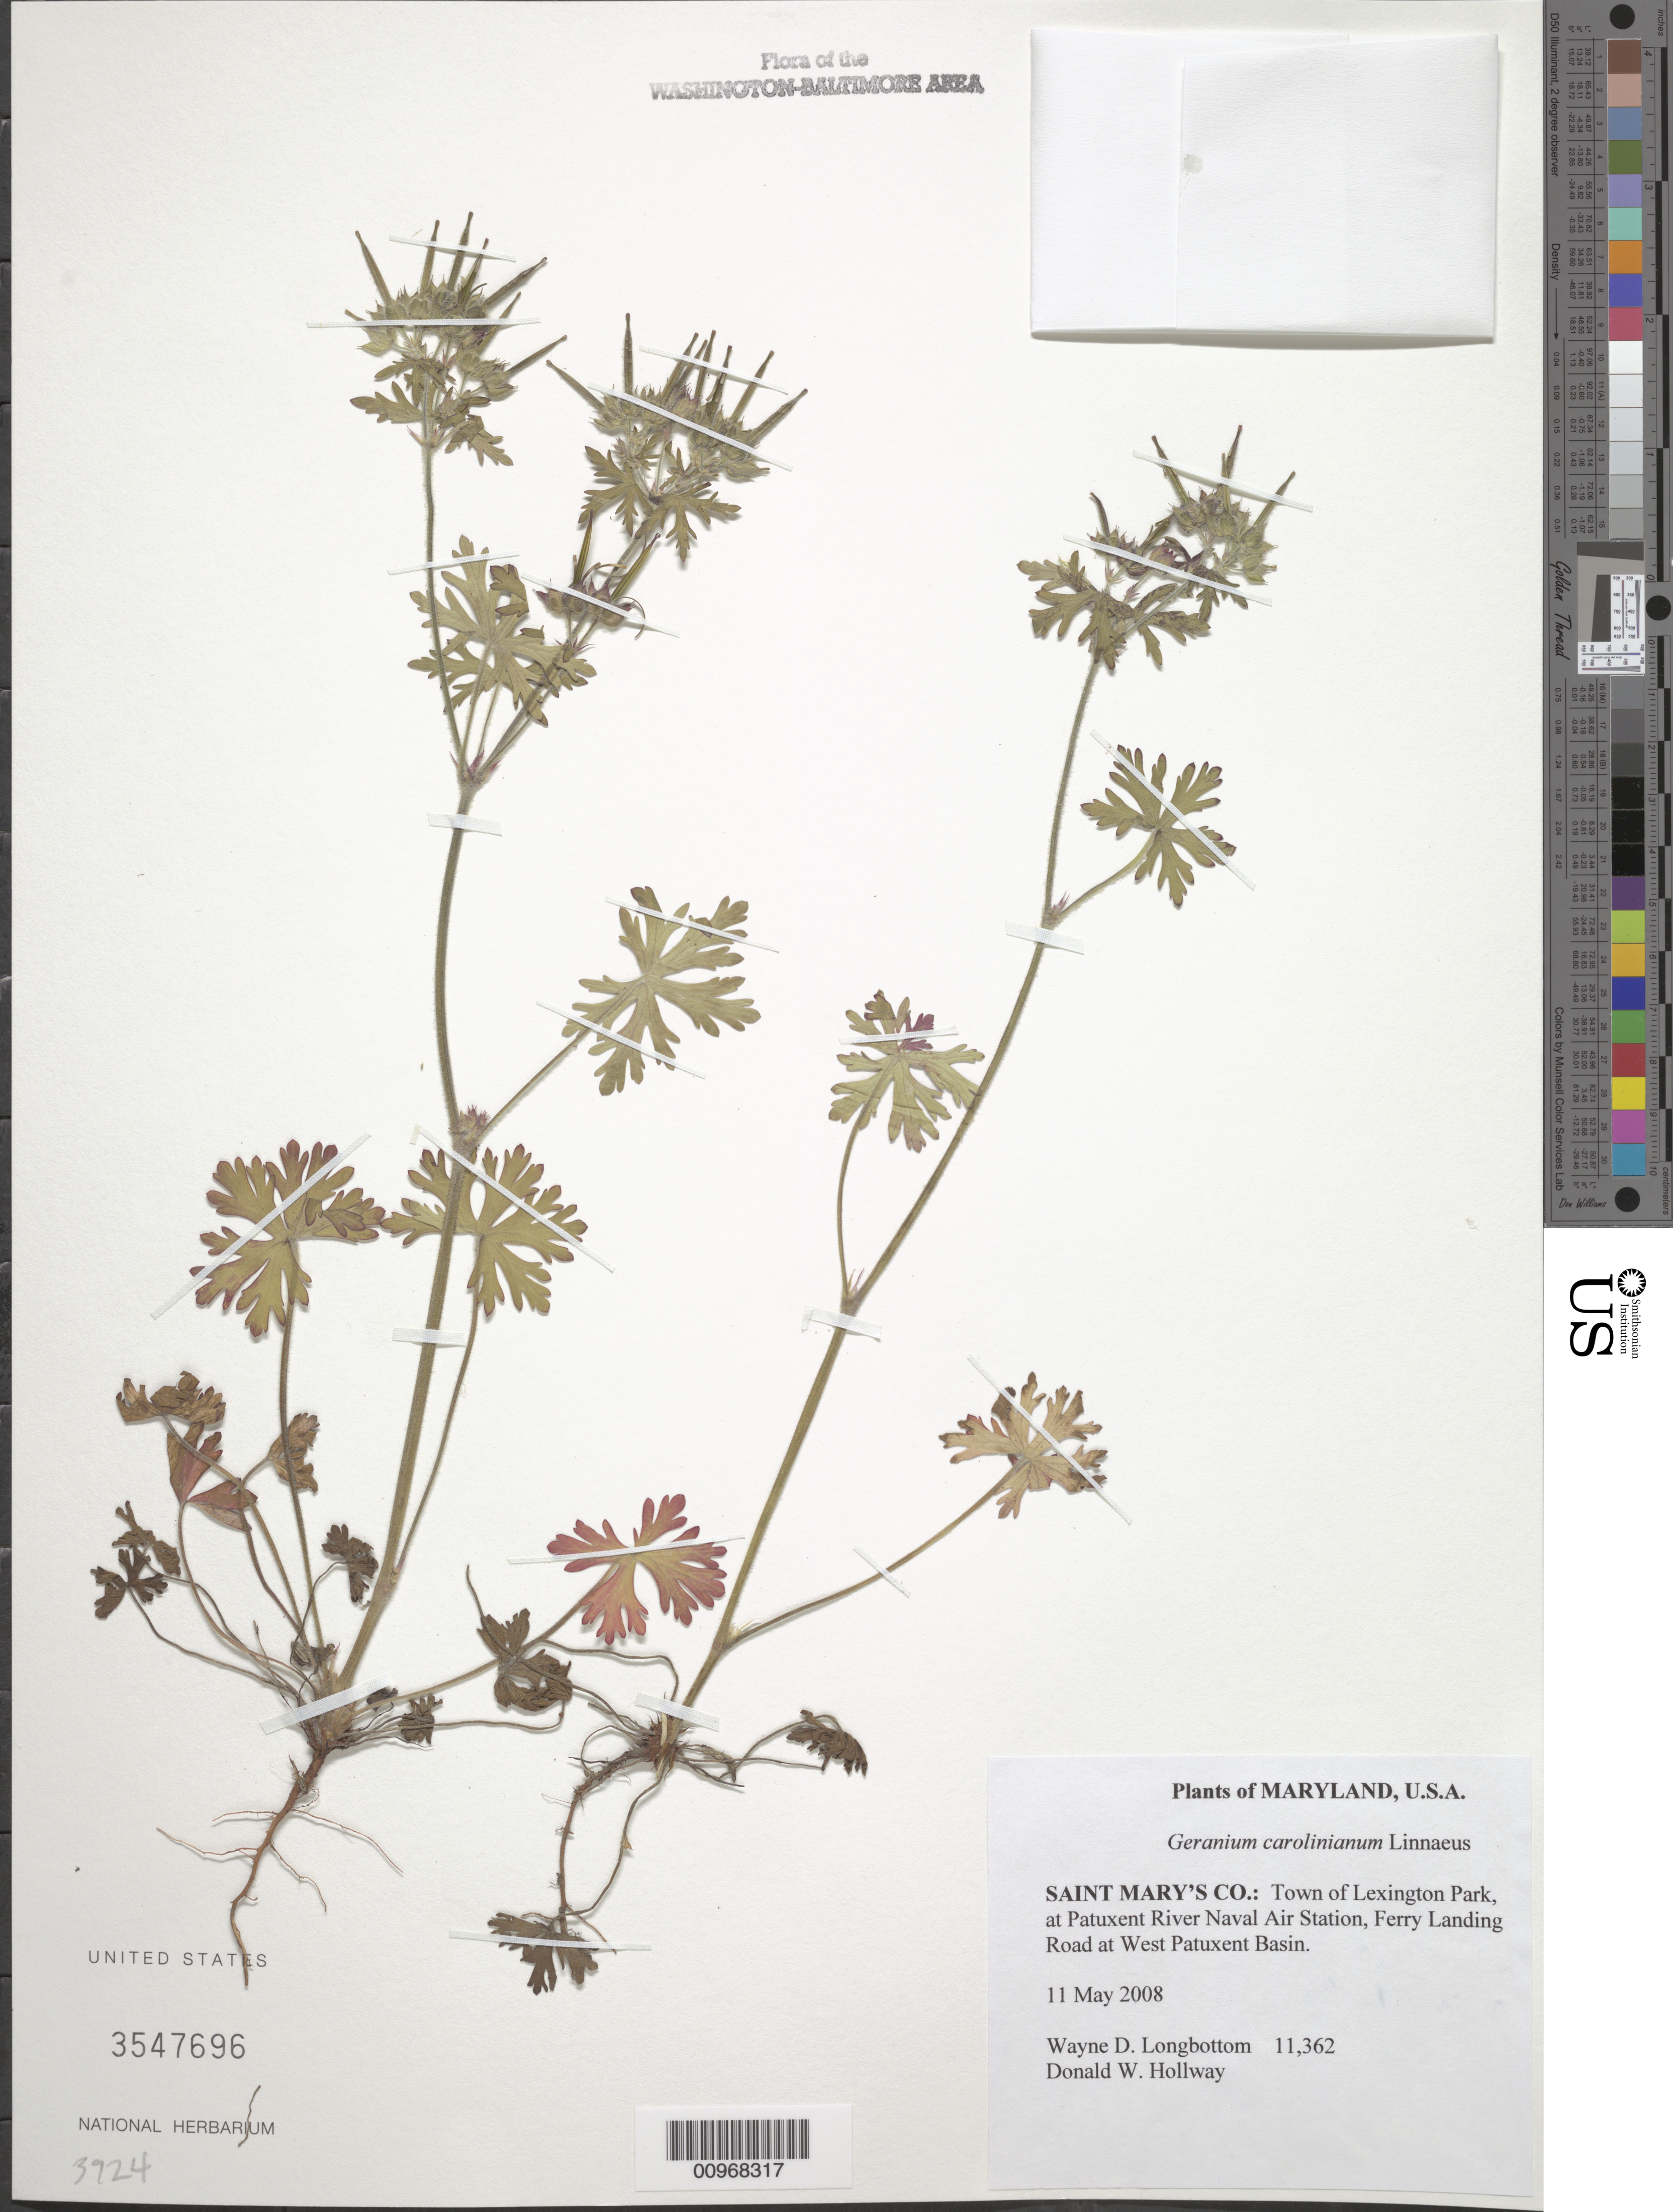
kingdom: Plantae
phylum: Tracheophyta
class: Magnoliopsida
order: Geraniales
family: Geraniaceae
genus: Geranium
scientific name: Geranium carolinianum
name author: L.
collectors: W. D. Longbottom & D. Hollway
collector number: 11362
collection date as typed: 11 May 2008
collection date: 2008-05-11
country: United States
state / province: Maryland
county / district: St. Mary's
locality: Town of Lexington Park, at Patuxent River Naval Air Station, Ferry Landing Road at West Patuxent Basin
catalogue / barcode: US 3547696